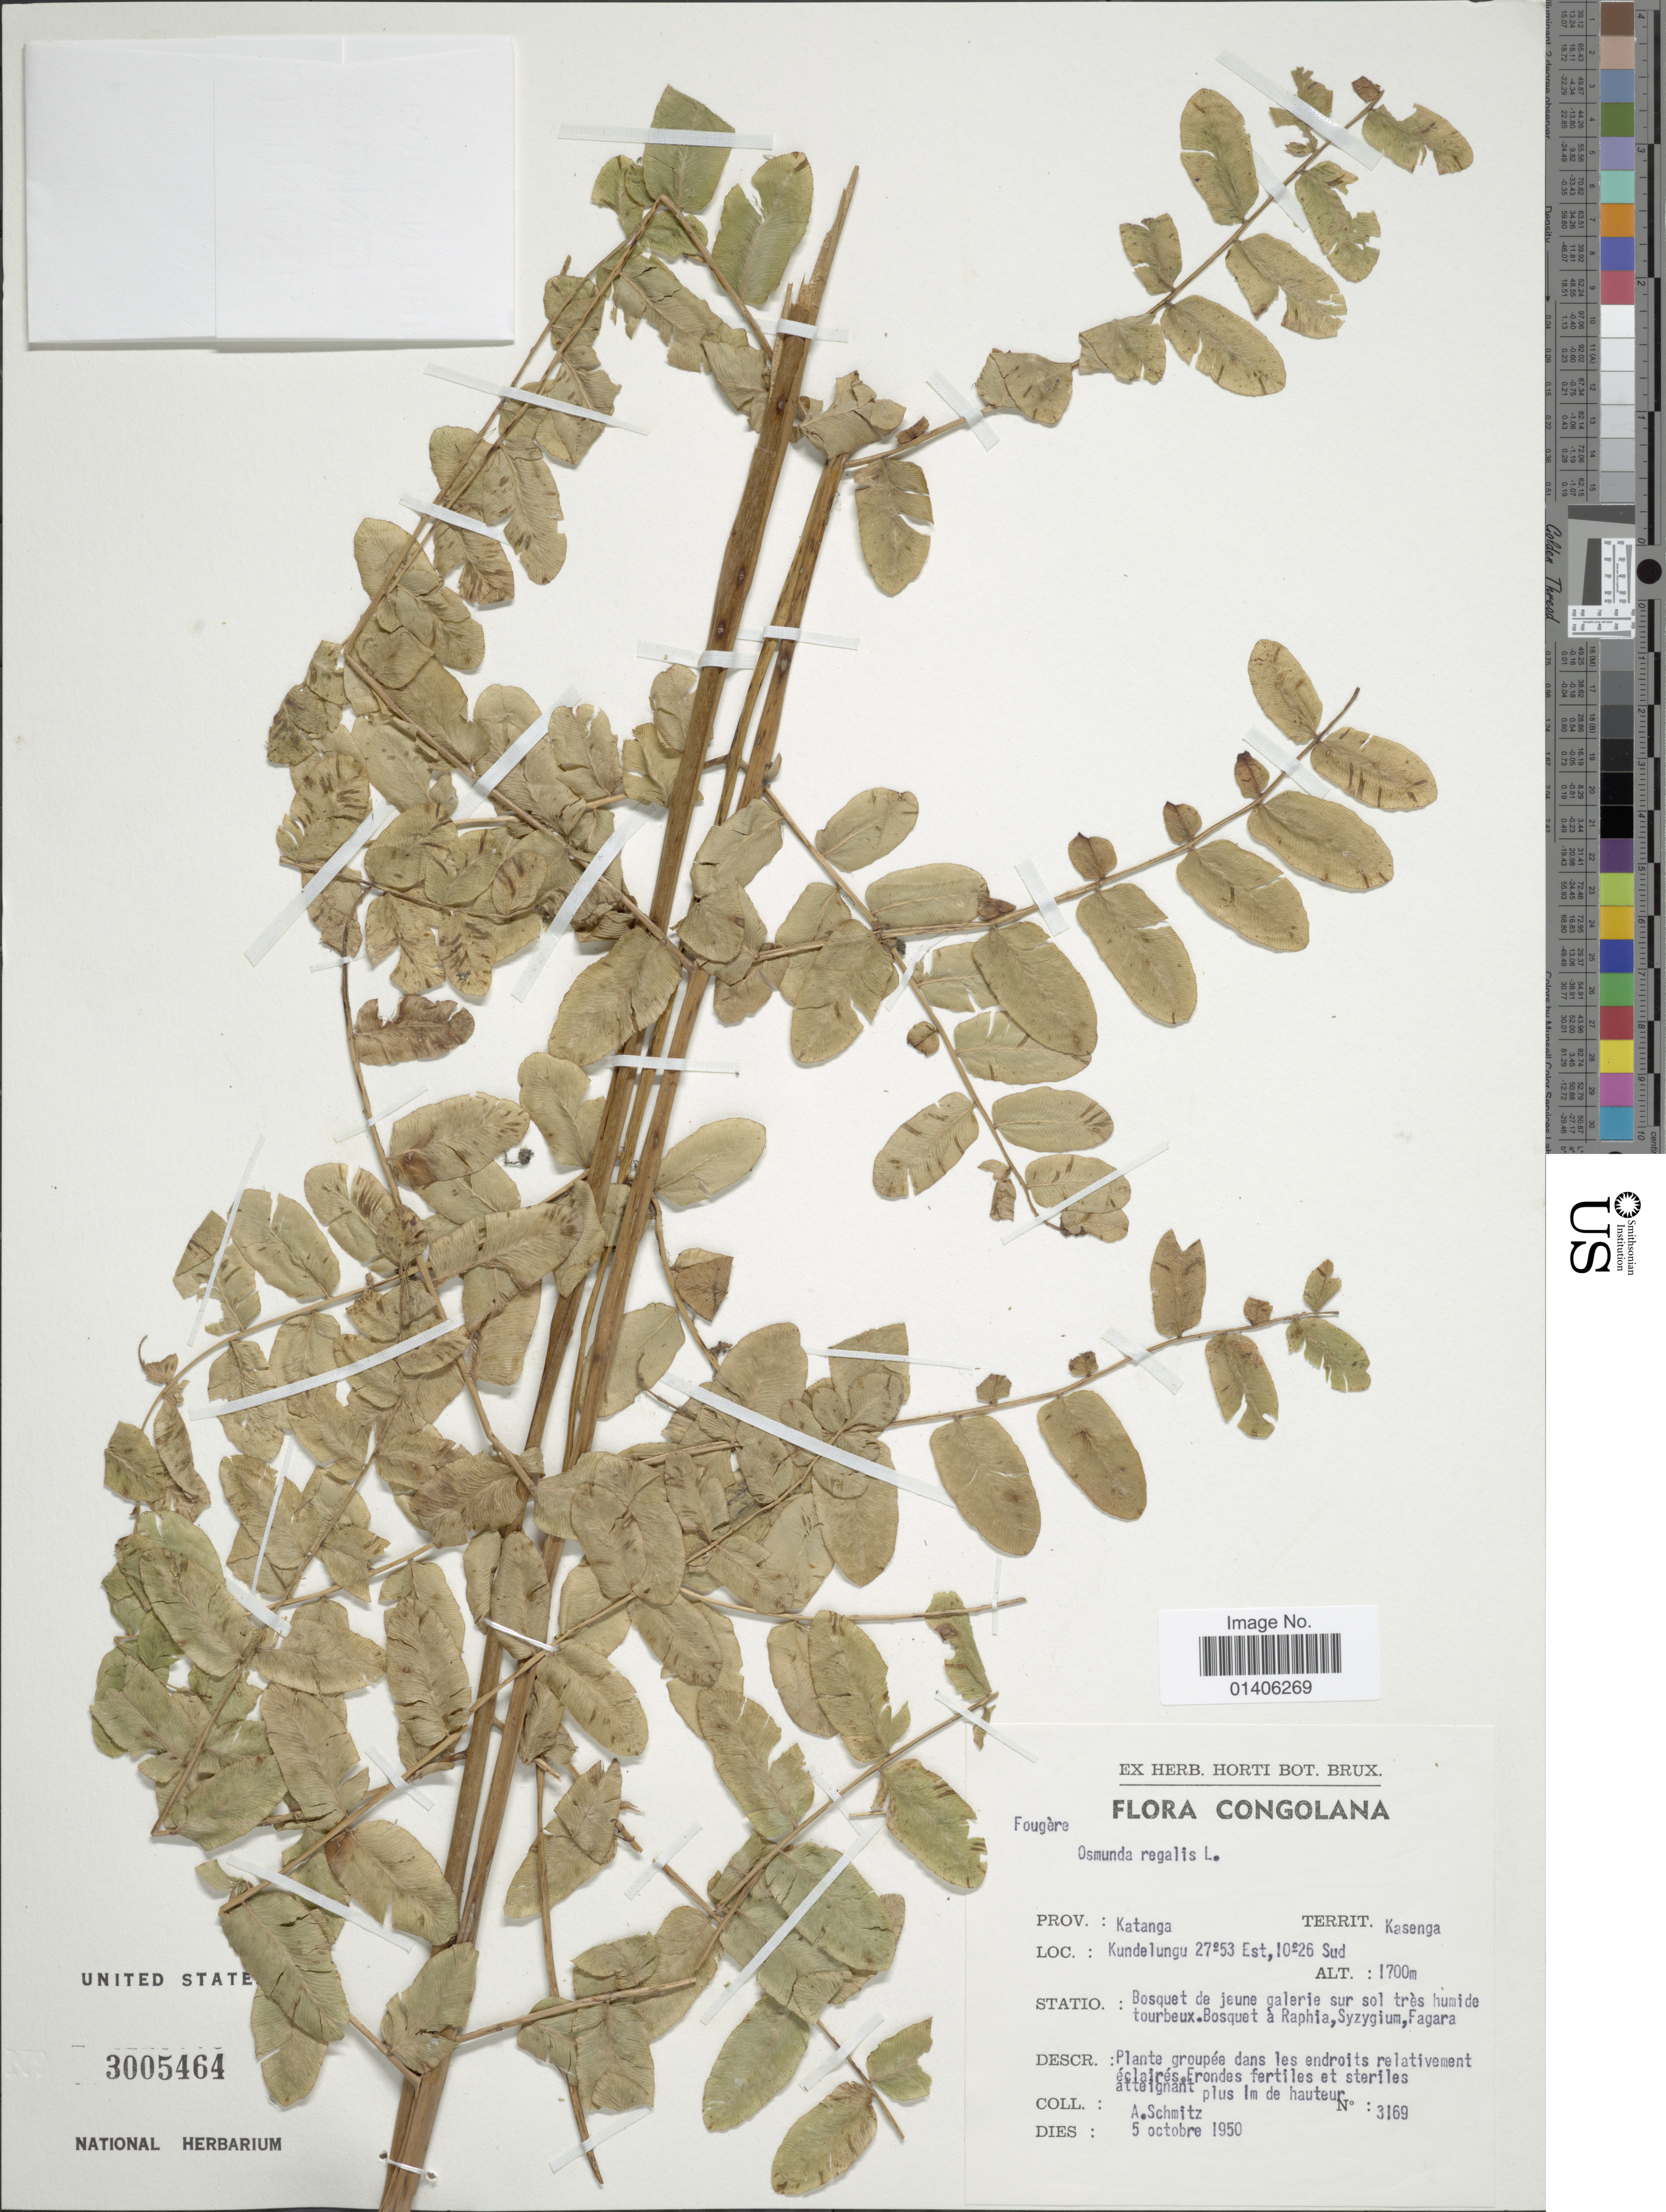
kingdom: Plantae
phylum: Tracheophyta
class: Polypodiopsida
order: Osmundales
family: Osmundaceae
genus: Osmunda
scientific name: Osmunda regalis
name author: L.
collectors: A. Schmitz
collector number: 3169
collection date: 1950-10-05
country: Congo, Democratic Republic of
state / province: Haut-Katanga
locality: Prov. Katanga, territ kasenga, Kundelungu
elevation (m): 1700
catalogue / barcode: US 3005464